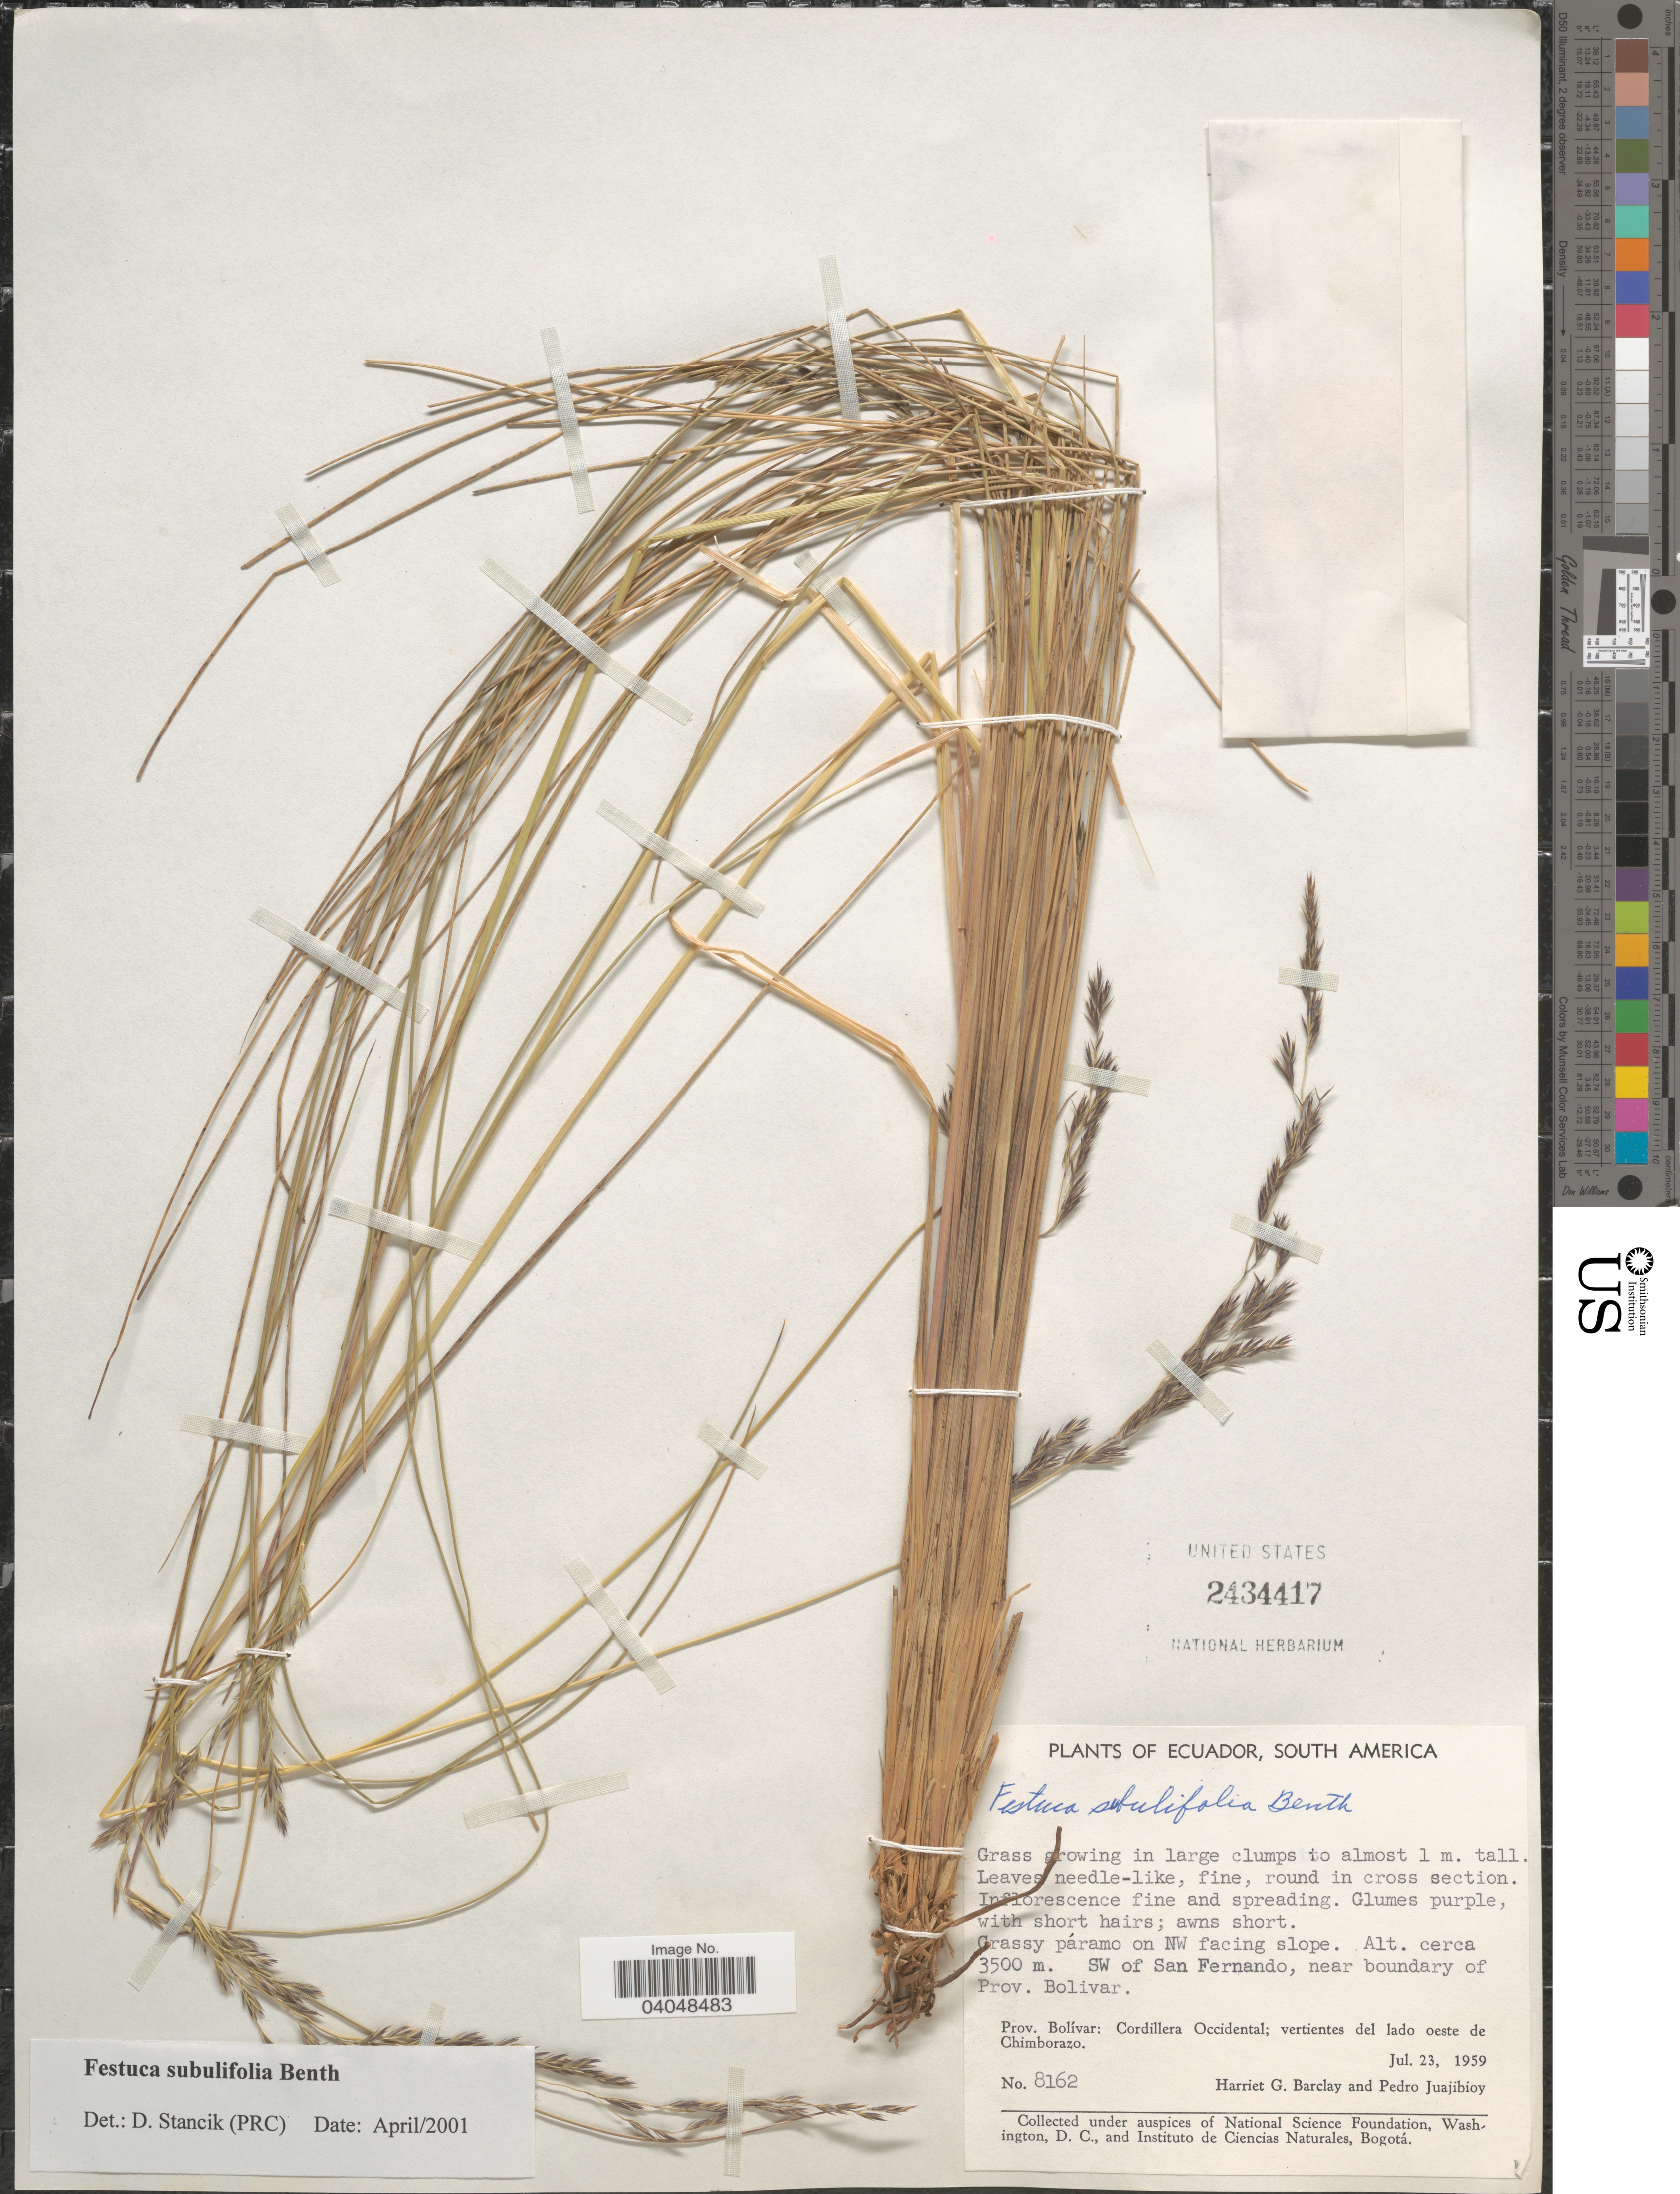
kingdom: Plantae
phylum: Tracheophyta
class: Liliopsida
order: Poales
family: Poaceae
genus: Festuca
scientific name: Festuca subulifolia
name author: Benth.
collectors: H. G. Barclay & P. Juajibioy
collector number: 8162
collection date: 1959-07-23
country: Ecuador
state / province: Bolívar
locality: On NW facing slope. SW of San Fernando, near boundary of Prov. Bolivar. Cordillera Occidental; vertientes del lado oeste de Chimborazo.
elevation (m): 3500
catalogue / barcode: US 2434417